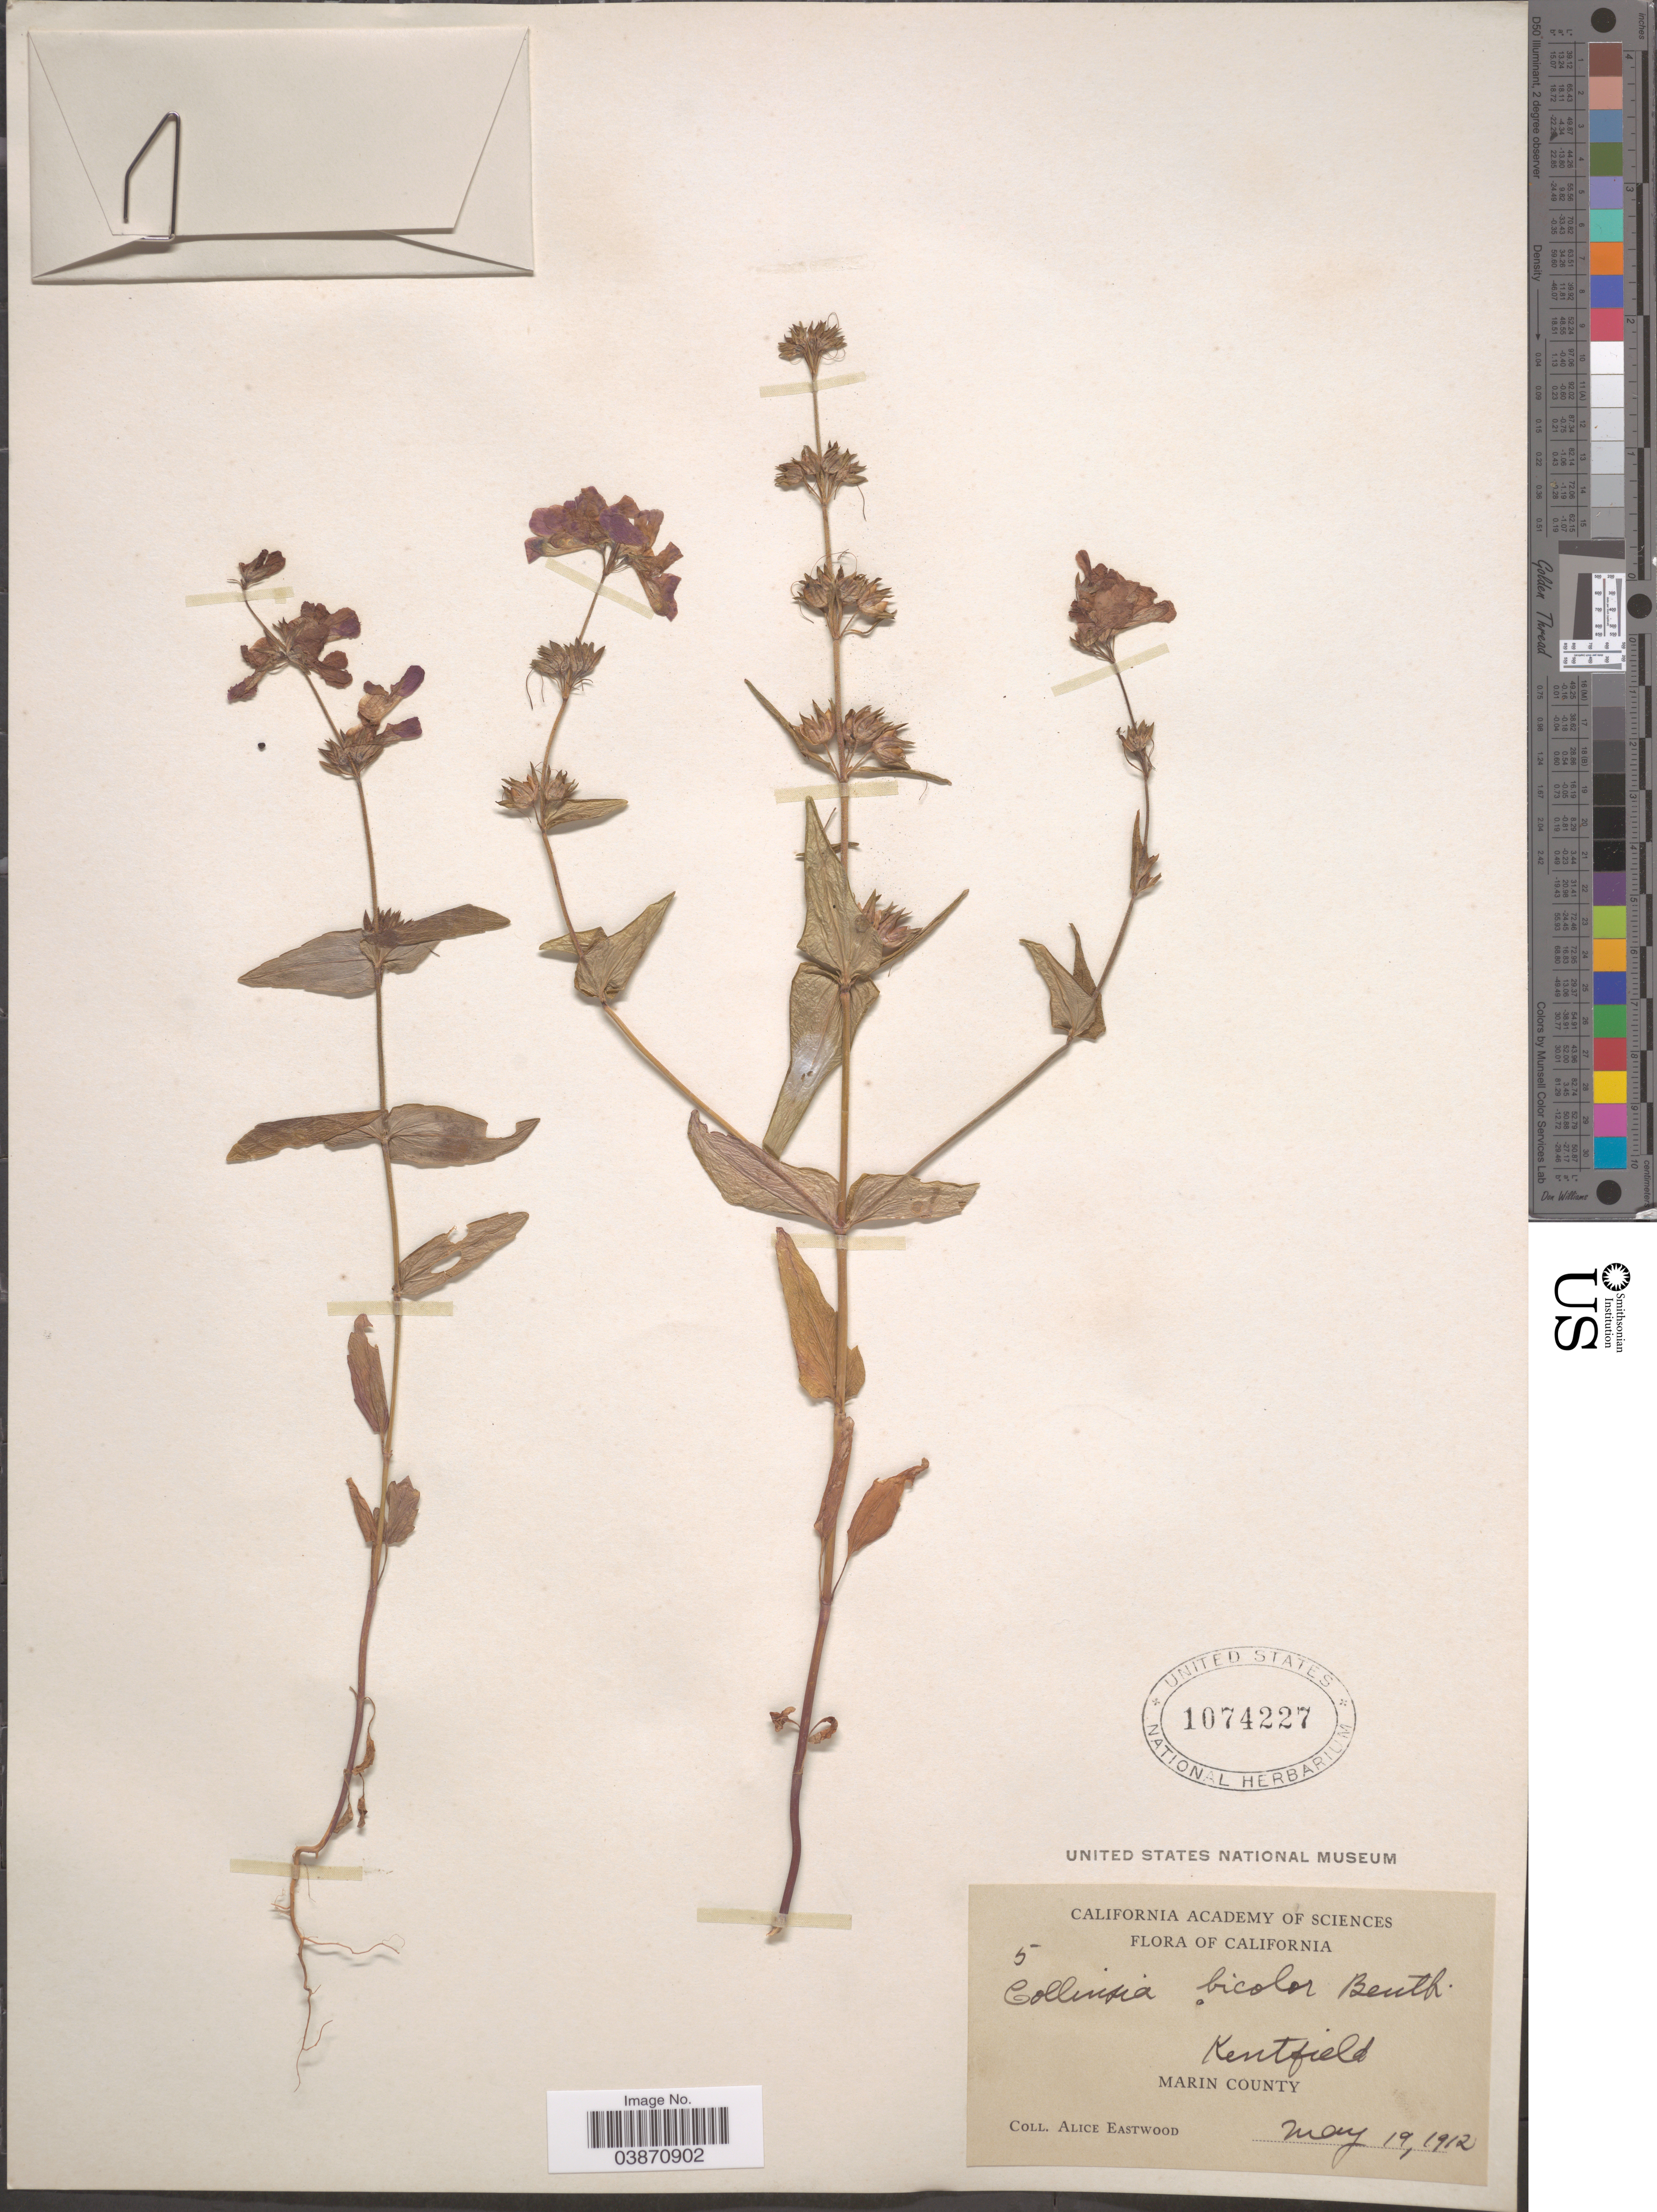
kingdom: Plantae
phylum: Tracheophyta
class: Magnoliopsida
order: Lamiales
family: Plantaginaceae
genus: Collinsia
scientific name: Collinsia bicolor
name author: Raf.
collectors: A. Eastwood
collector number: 5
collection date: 1912-05-19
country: United States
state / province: California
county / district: Marin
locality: Kentfield. Marin County.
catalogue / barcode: US 1074227